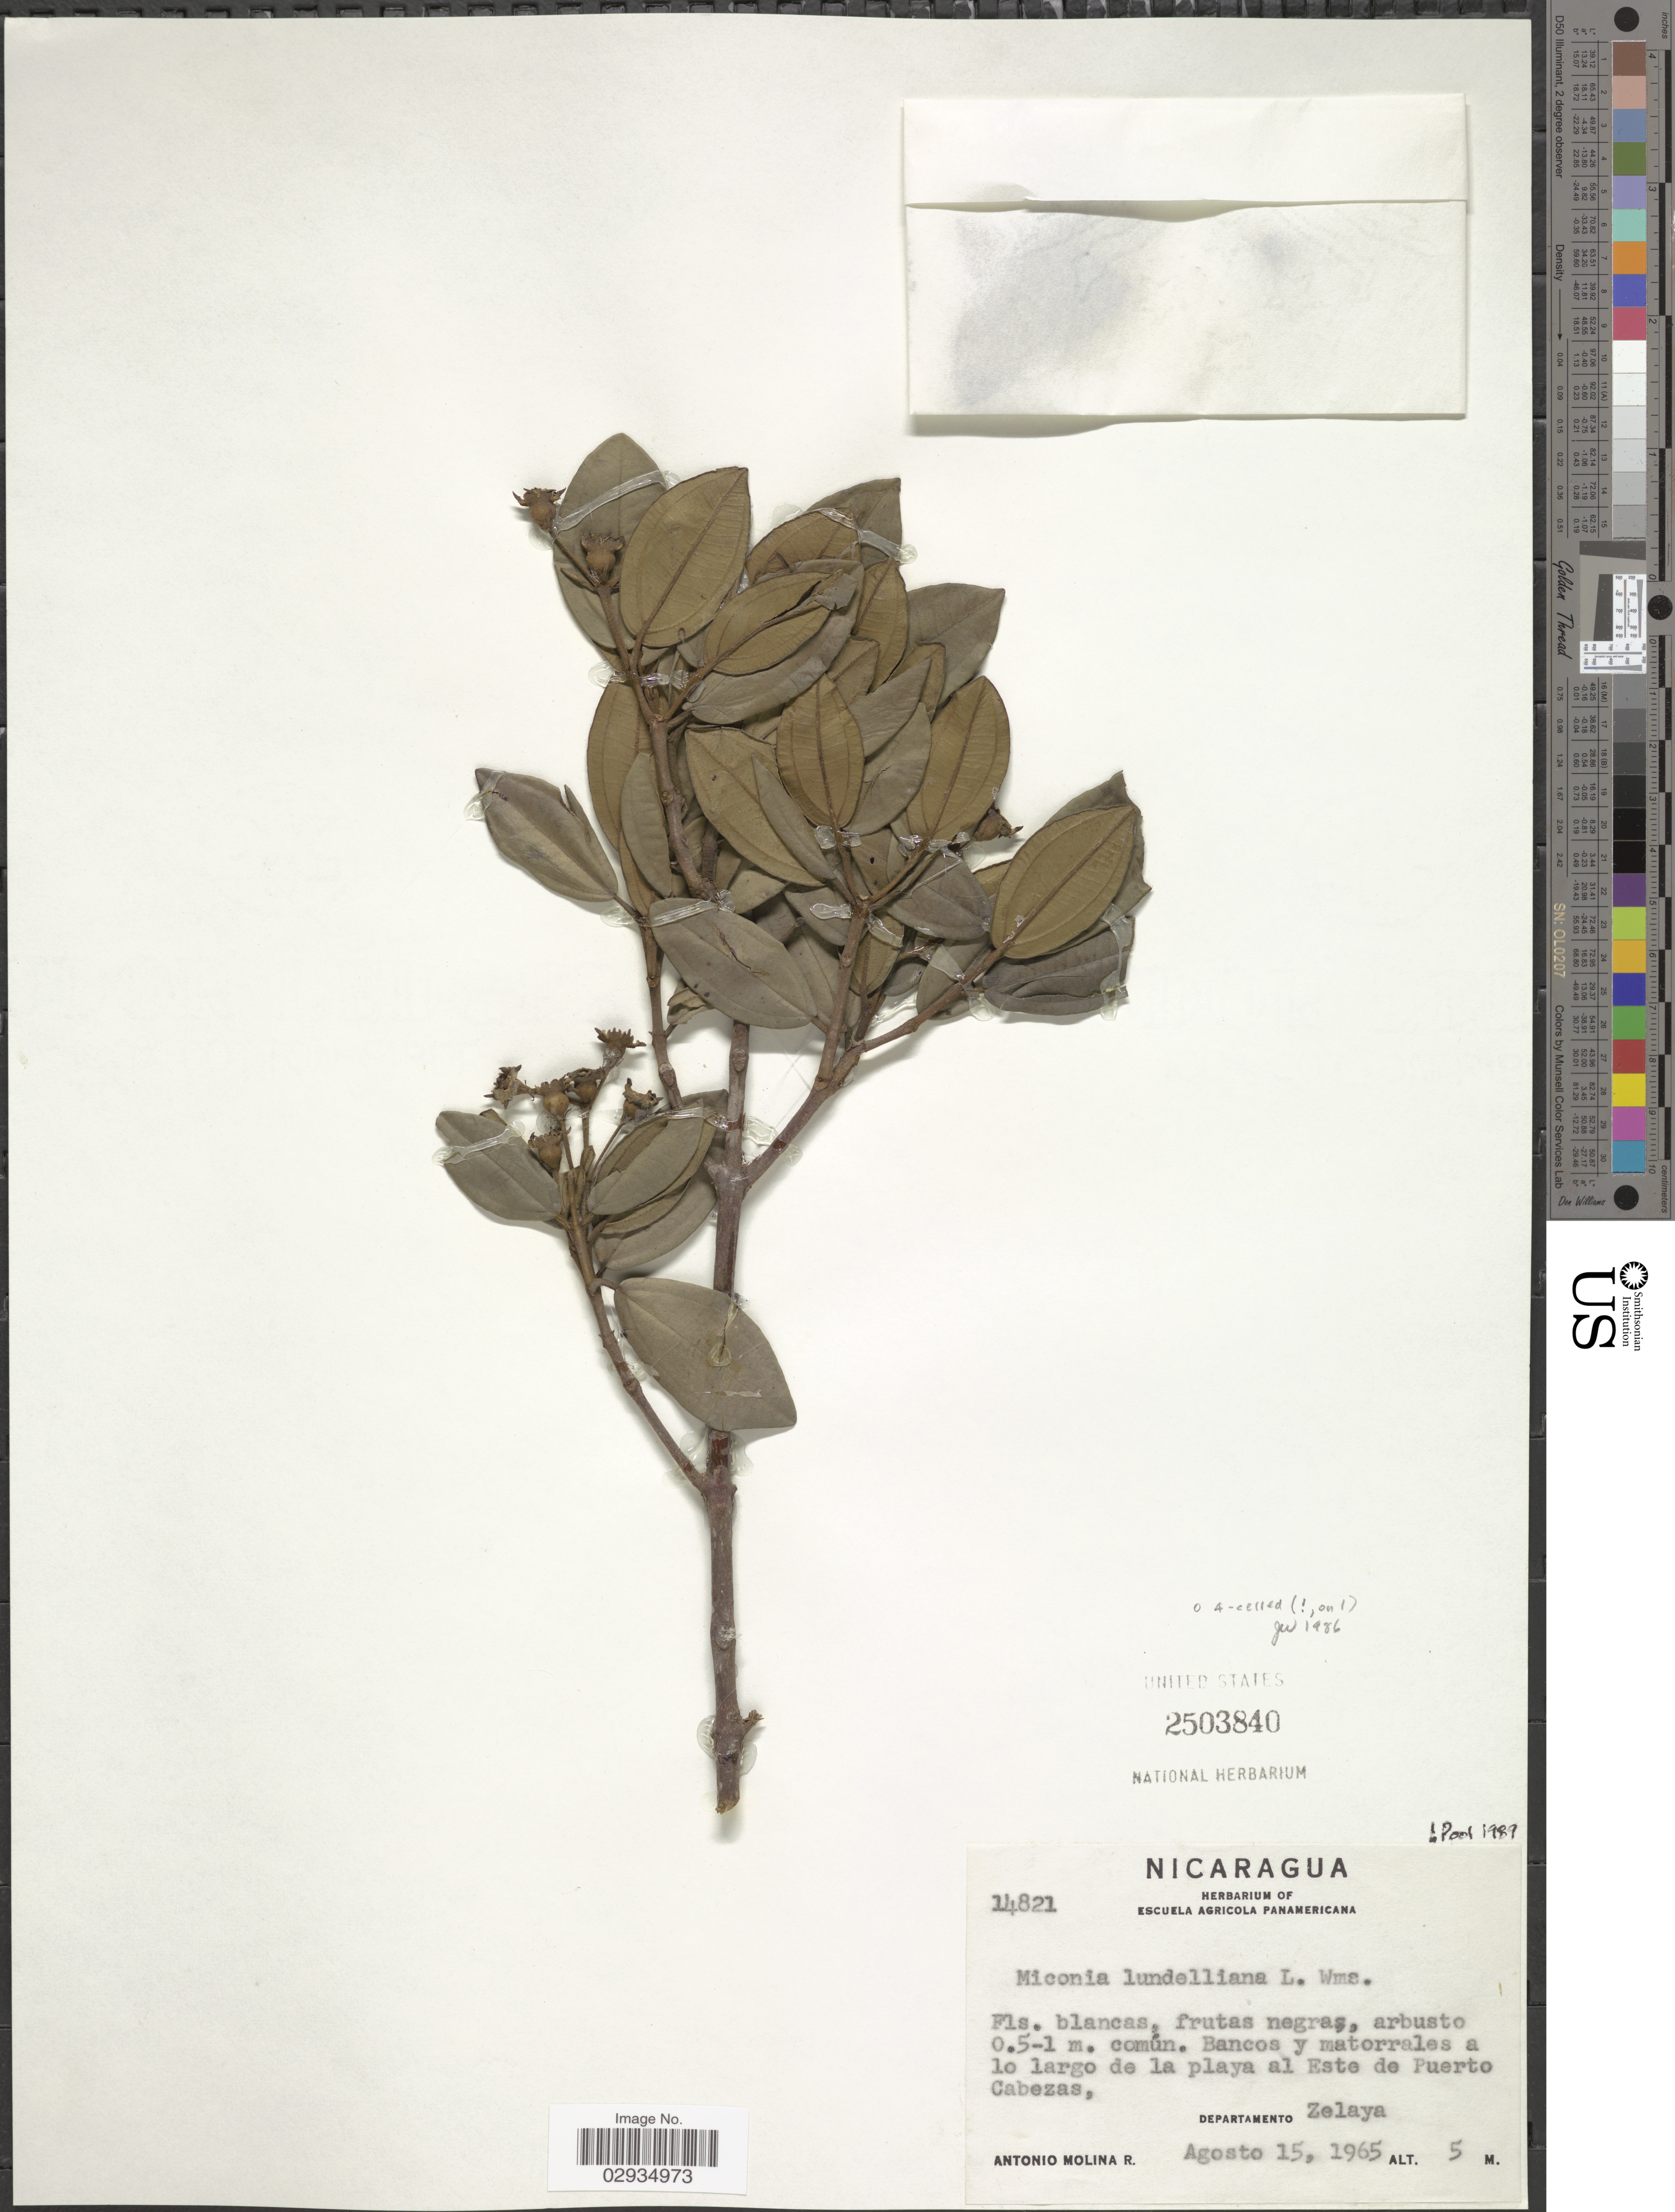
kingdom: Plantae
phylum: Tracheophyta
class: Magnoliopsida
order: Myrtales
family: Melastomataceae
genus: Miconia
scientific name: Miconia lundelliana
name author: L.O. Williams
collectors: A. Molina R.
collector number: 14821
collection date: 1965-08-15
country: Nicaragua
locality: Bancos y matorrales a lo largo de la playa al Este de Puerto Cabezas, Departamento Zelaya.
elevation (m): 5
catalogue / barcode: US 2503840